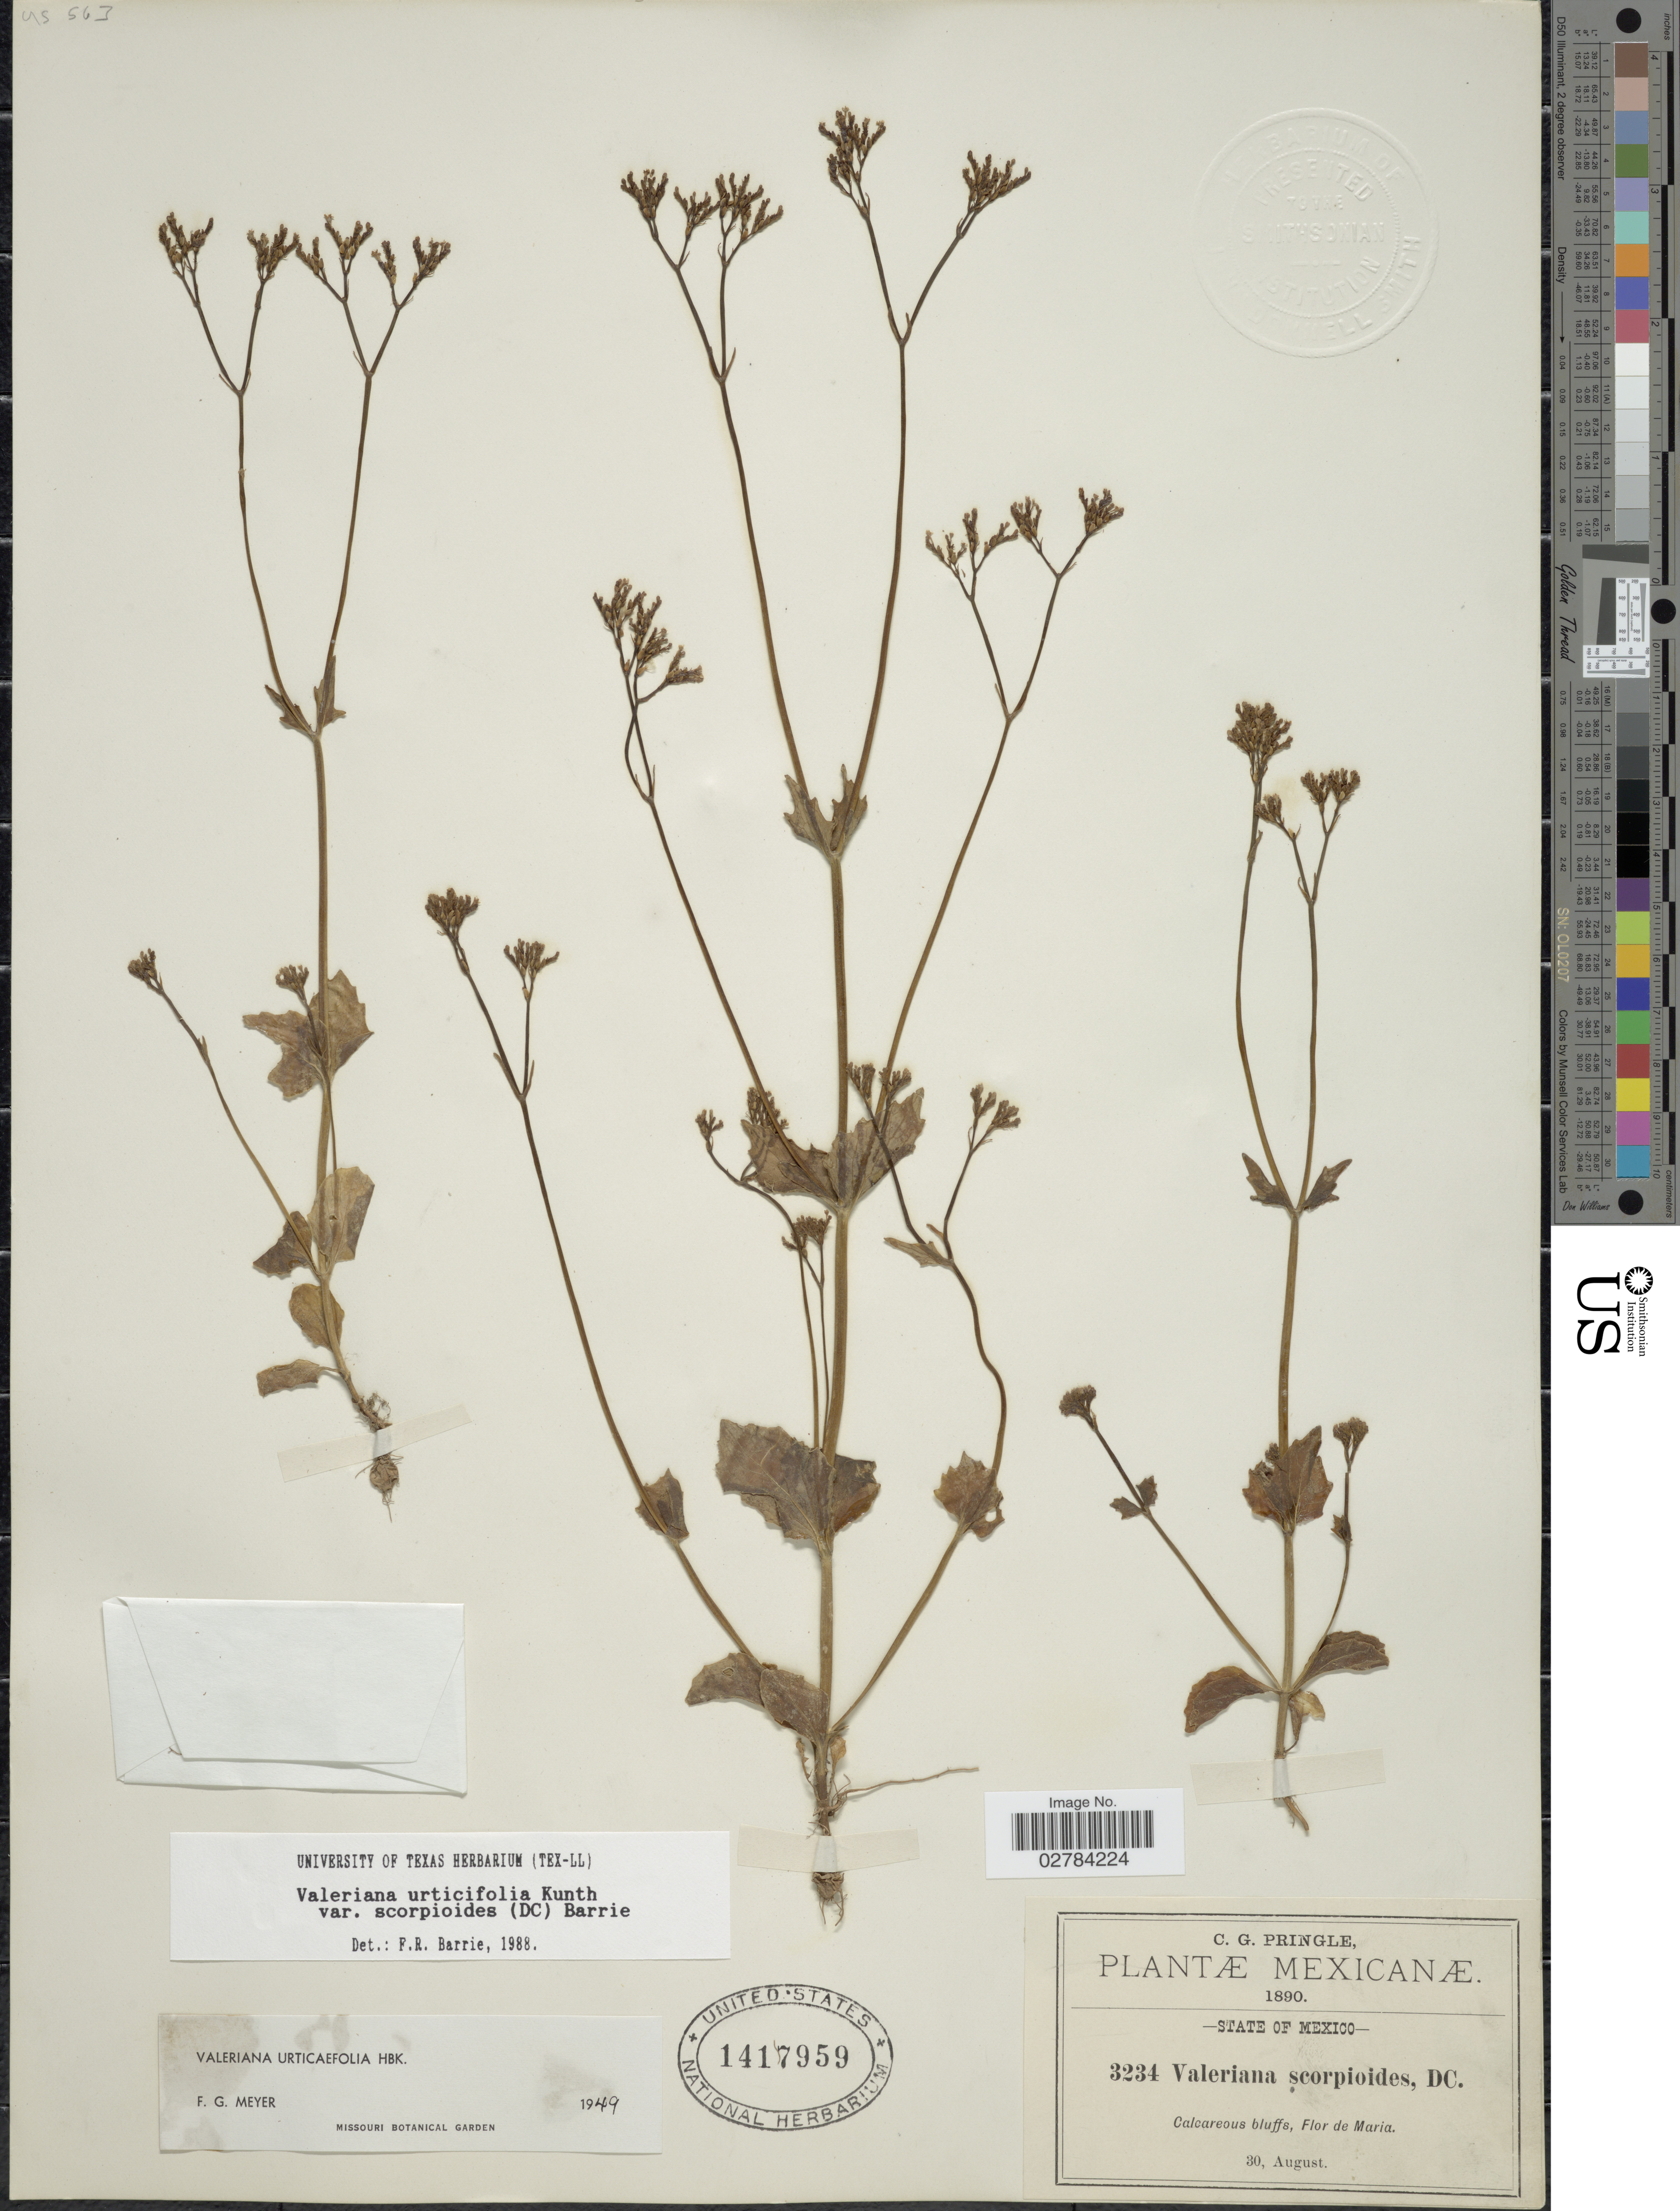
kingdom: Plantae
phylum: Tracheophyta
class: Magnoliopsida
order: Dipsacales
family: Caprifoliaceae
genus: Valeriana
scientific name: Valeriana urticifolia var. scorpioides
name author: (DC.) Barrie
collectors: C. G. Pringle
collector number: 3234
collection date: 1890-08-30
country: Mexico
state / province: México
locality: Calcareous bluffs, Flor de Maria.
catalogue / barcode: US 1417959